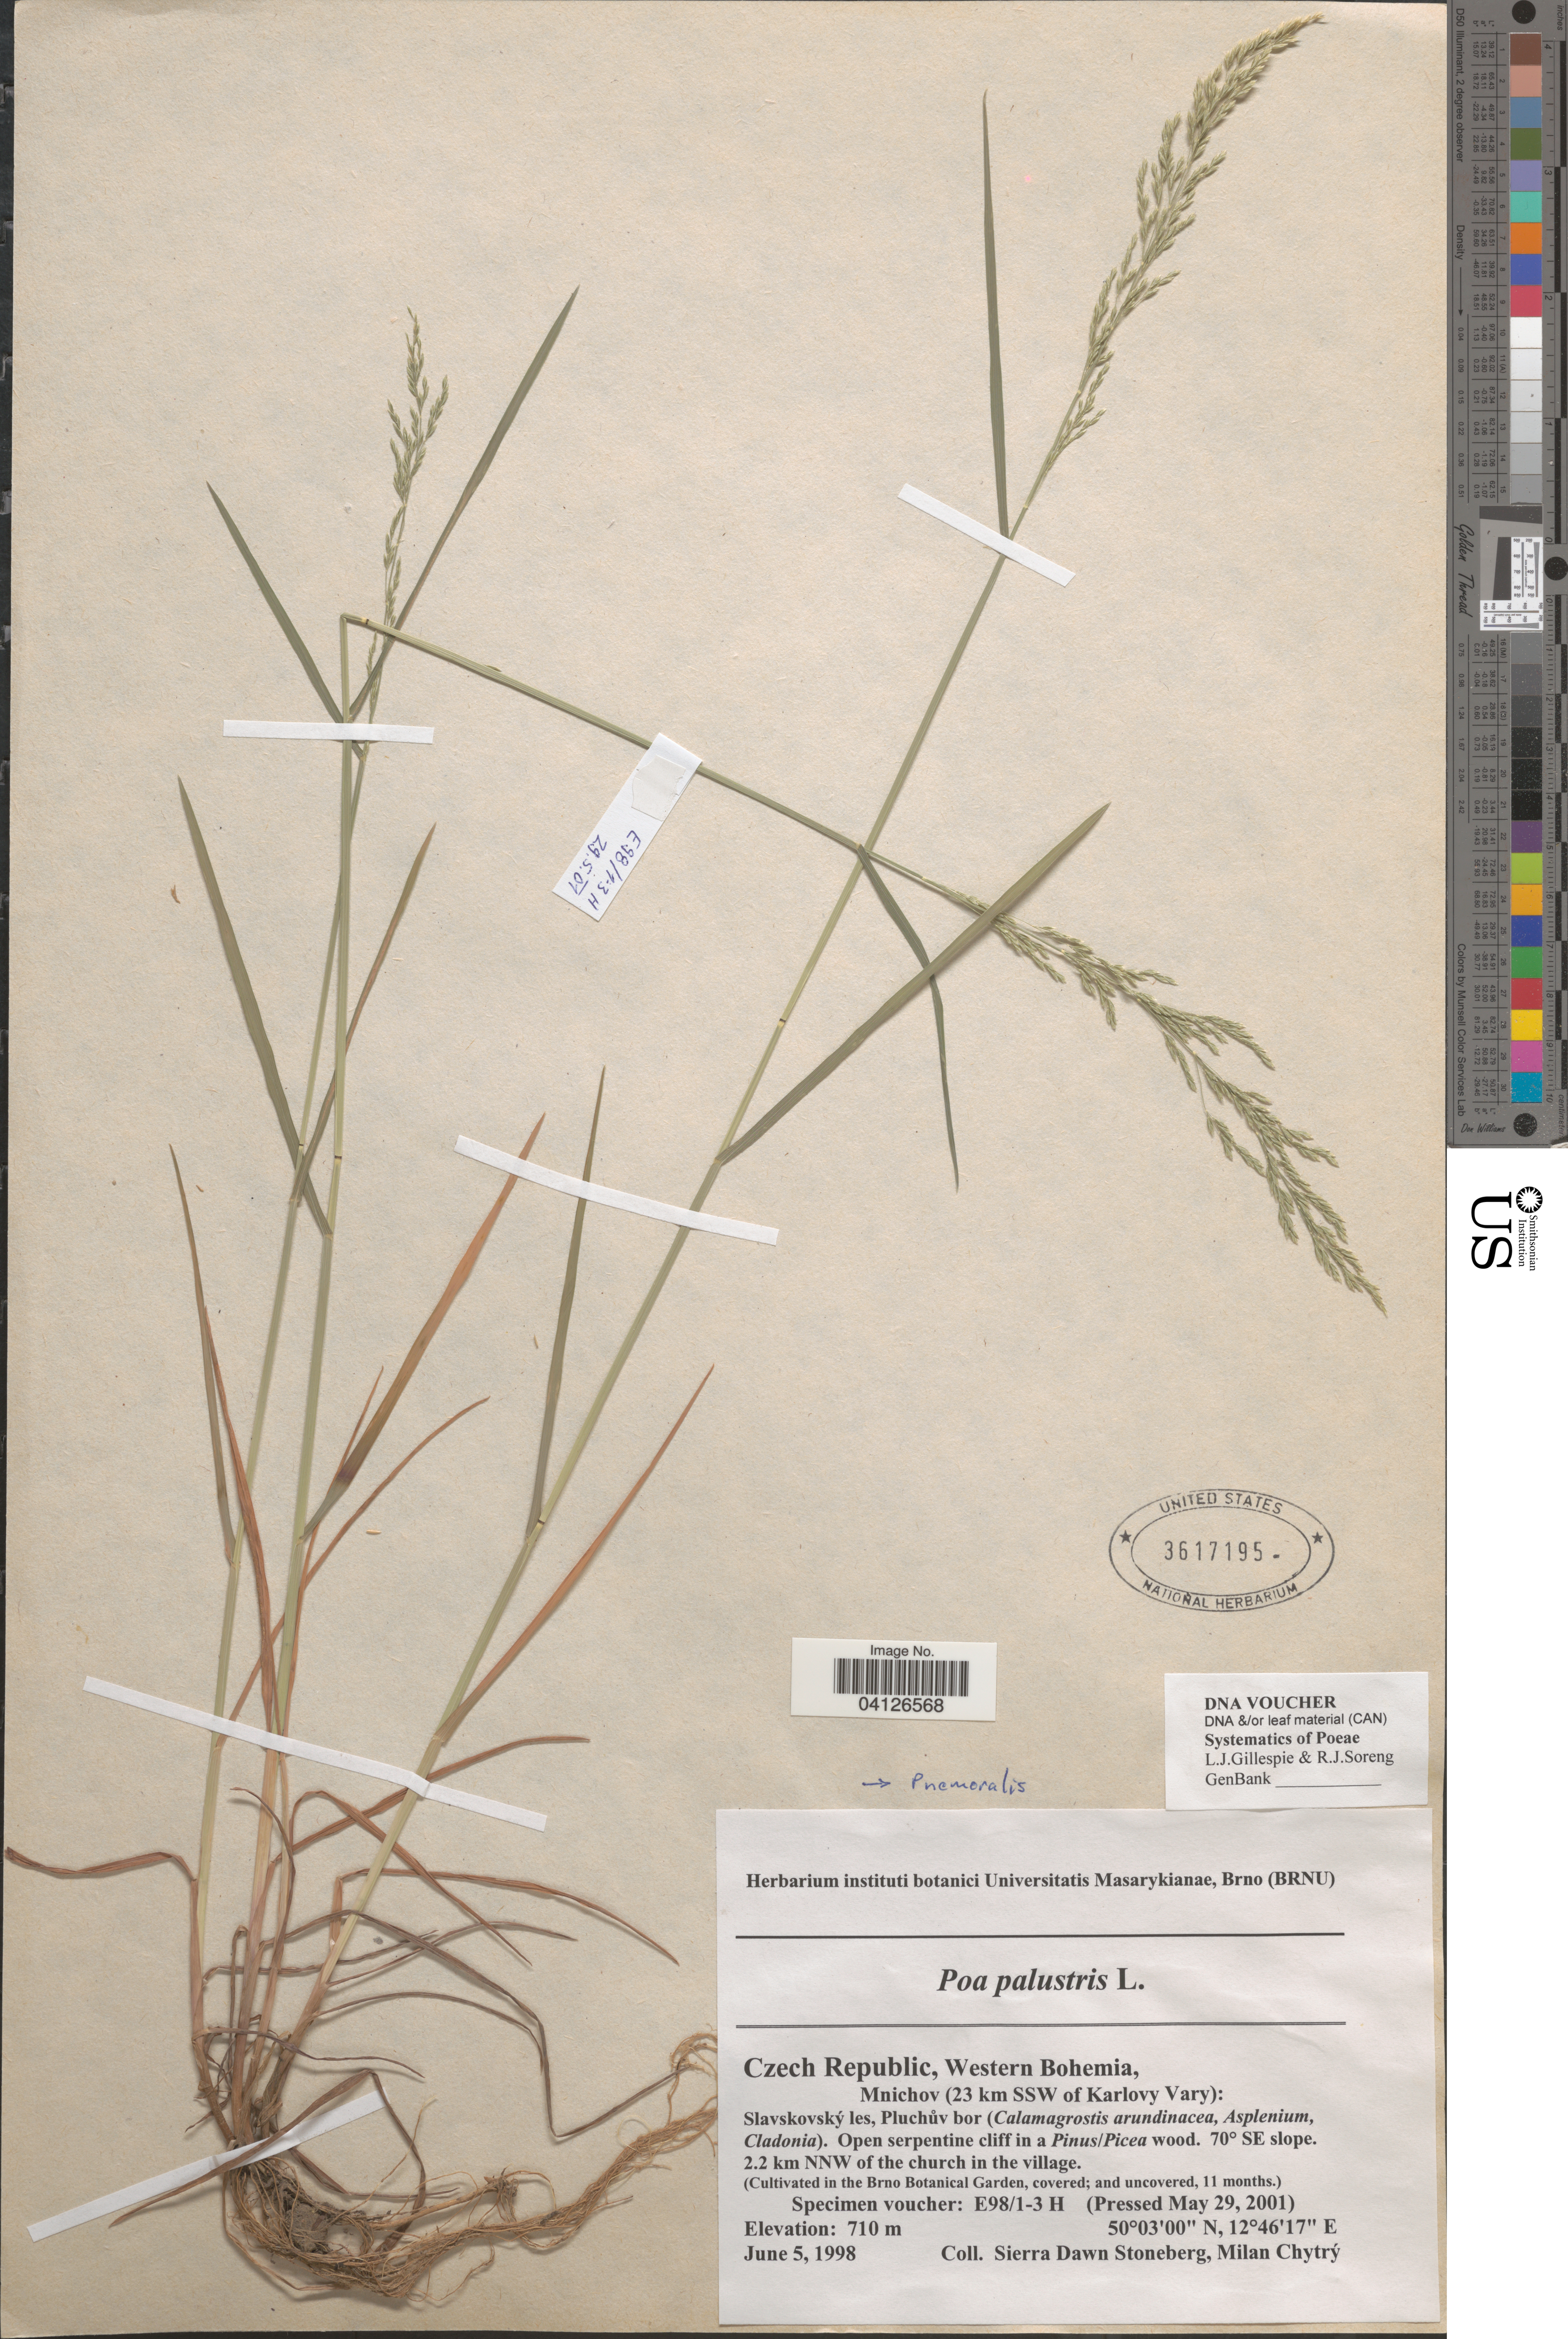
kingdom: Plantae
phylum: Tracheophyta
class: Liliopsida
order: Poales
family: Poaceae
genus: Poa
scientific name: Poa palustris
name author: L.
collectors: Ex herb. instituti botanici Universitatis Masarykianae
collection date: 2001-05-29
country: Czechia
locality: In the Brno Botanical Garden.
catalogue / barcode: US 3617195